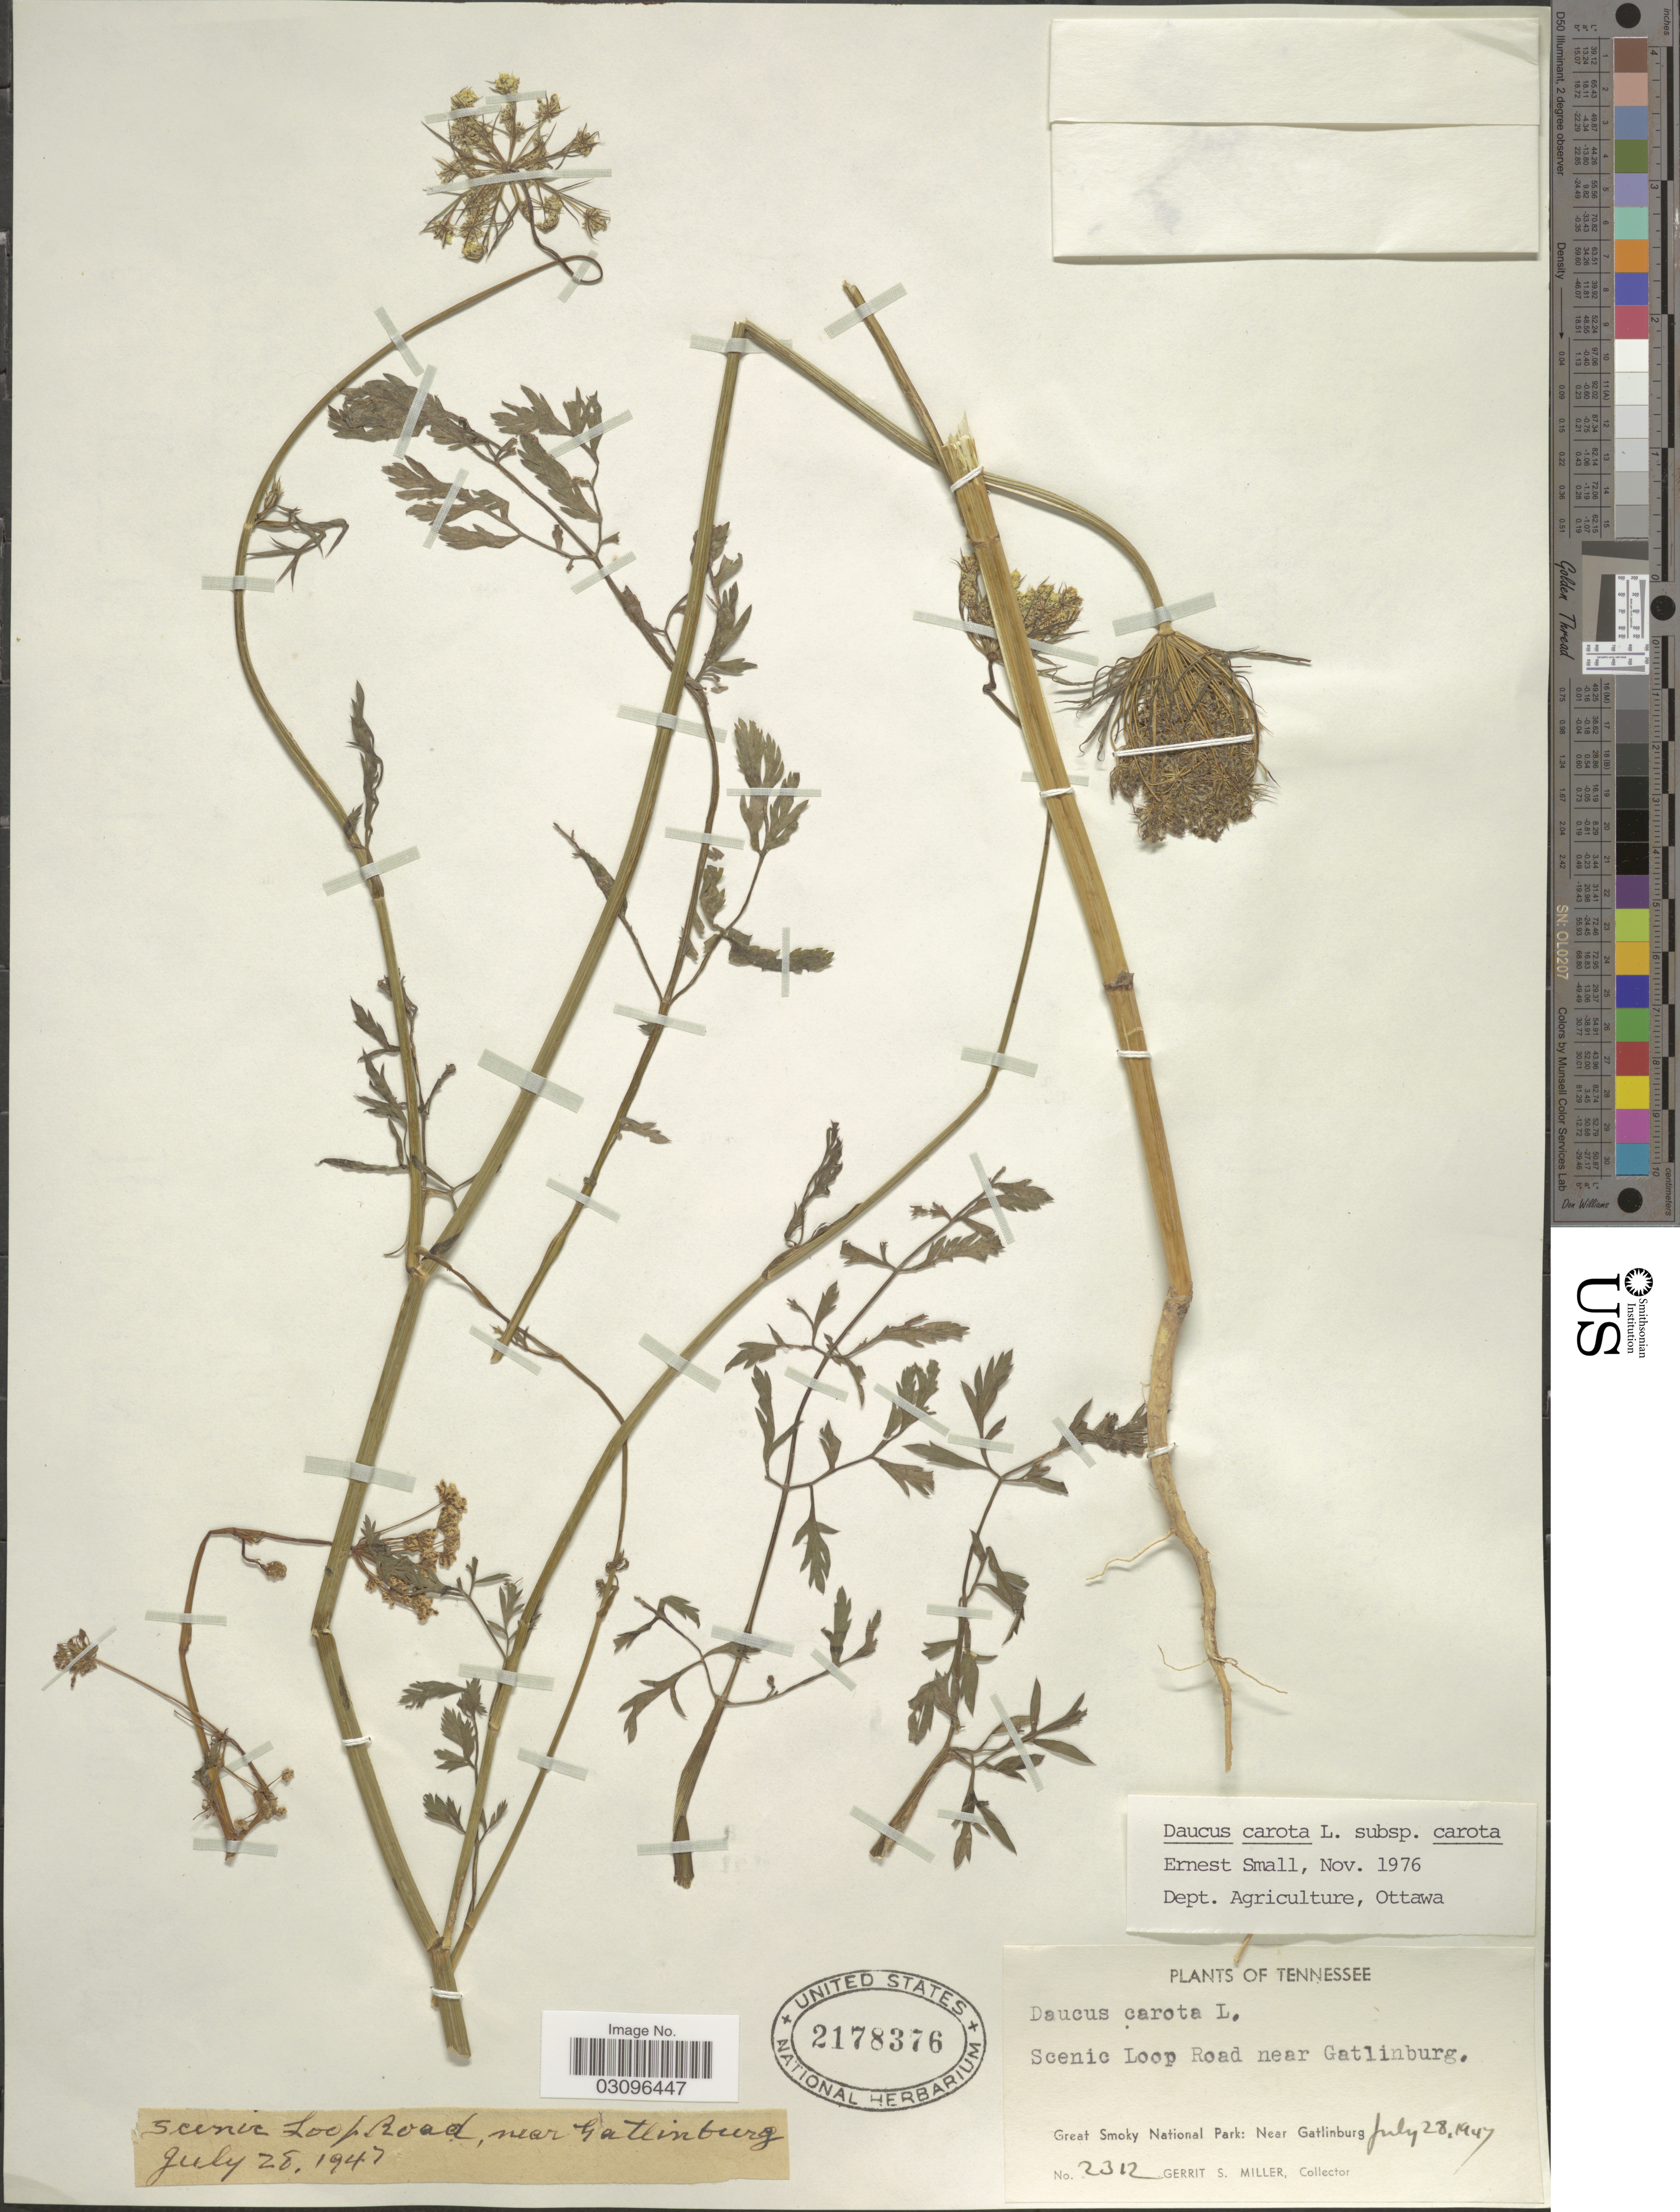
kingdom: Plantae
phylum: Tracheophyta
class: Magnoliopsida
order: Apiales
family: Apiaceae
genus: Daucus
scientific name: Daucus carota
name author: L.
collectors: G. S. Miller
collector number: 2312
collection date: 1947-07-28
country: United States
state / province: Tennessee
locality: Scenic Loop Road near Gatlinburg. Great Smoky National Park: Near Gatlinburg.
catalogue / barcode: US 2178376